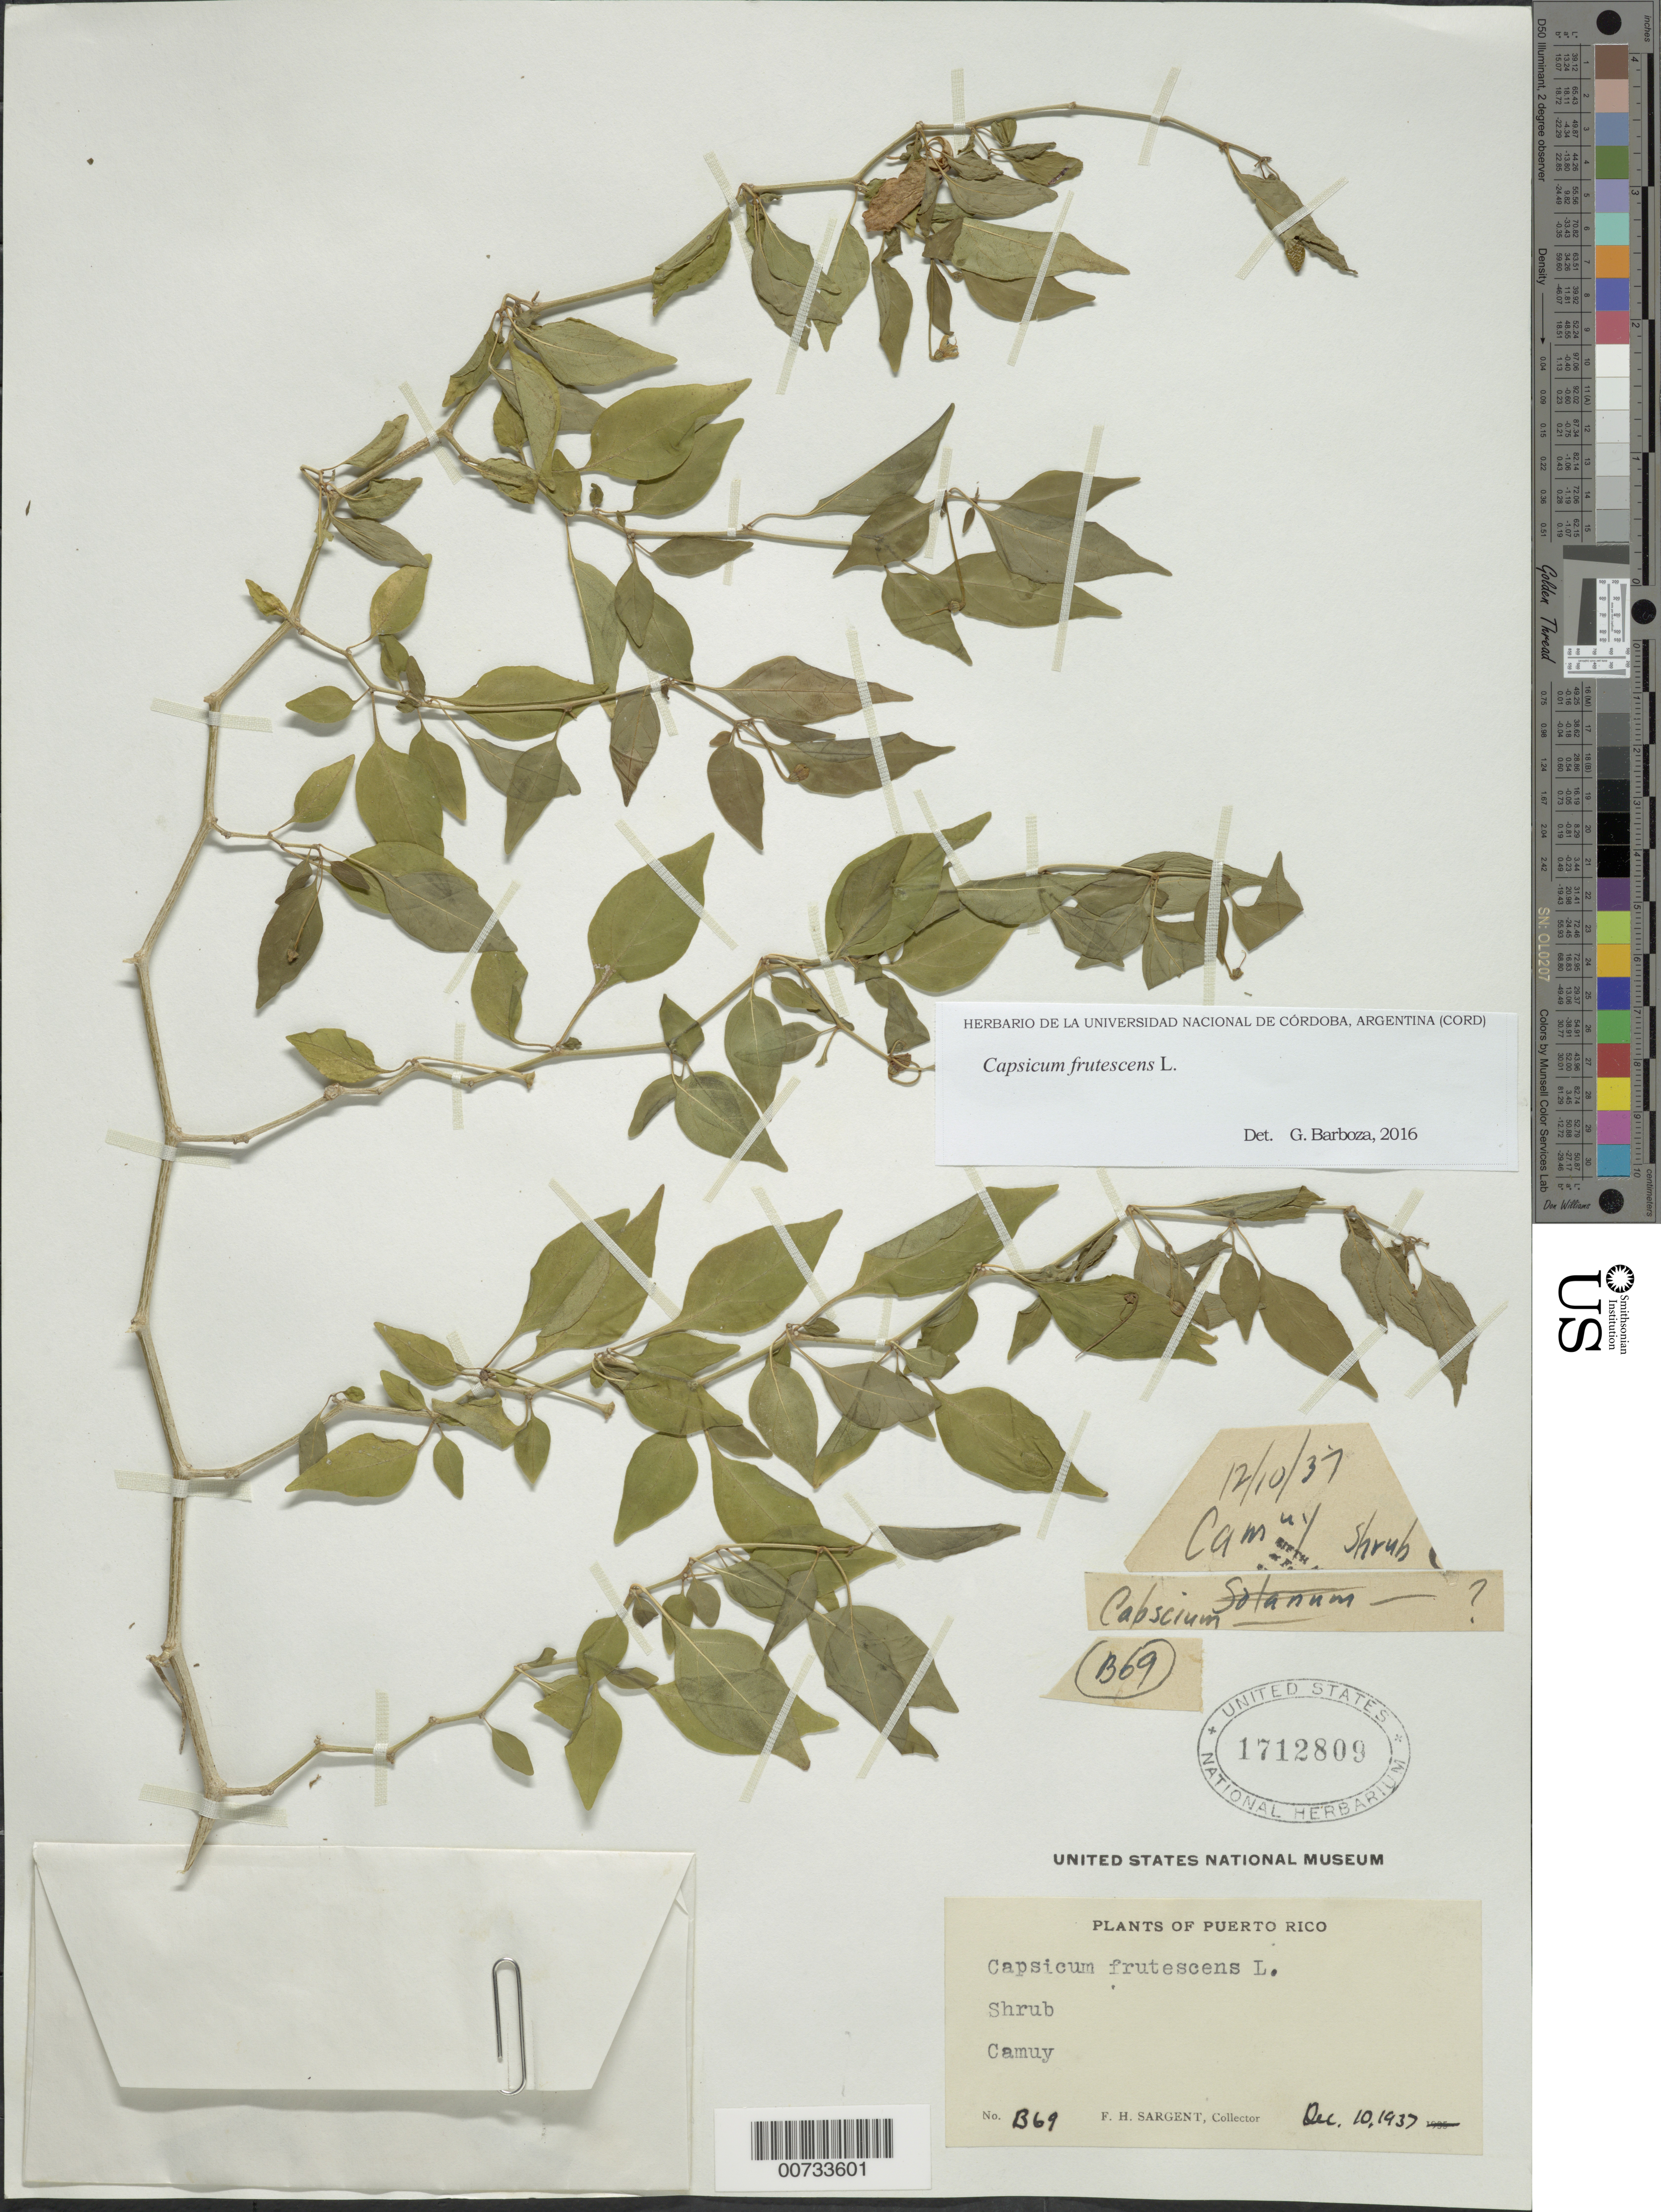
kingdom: Plantae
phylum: Tracheophyta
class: Magnoliopsida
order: Solanales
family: Solanaceae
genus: Capsicum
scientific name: Capsicum frutescens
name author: L.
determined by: Barboza, G. E., (CORD), Museo Botanico - Cordoba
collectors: F. H. Sargent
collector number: B69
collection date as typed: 10 Dec 1937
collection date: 1937-12-10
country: Puerto Rico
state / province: Camuy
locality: Camuy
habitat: Shrub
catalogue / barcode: US 1712809